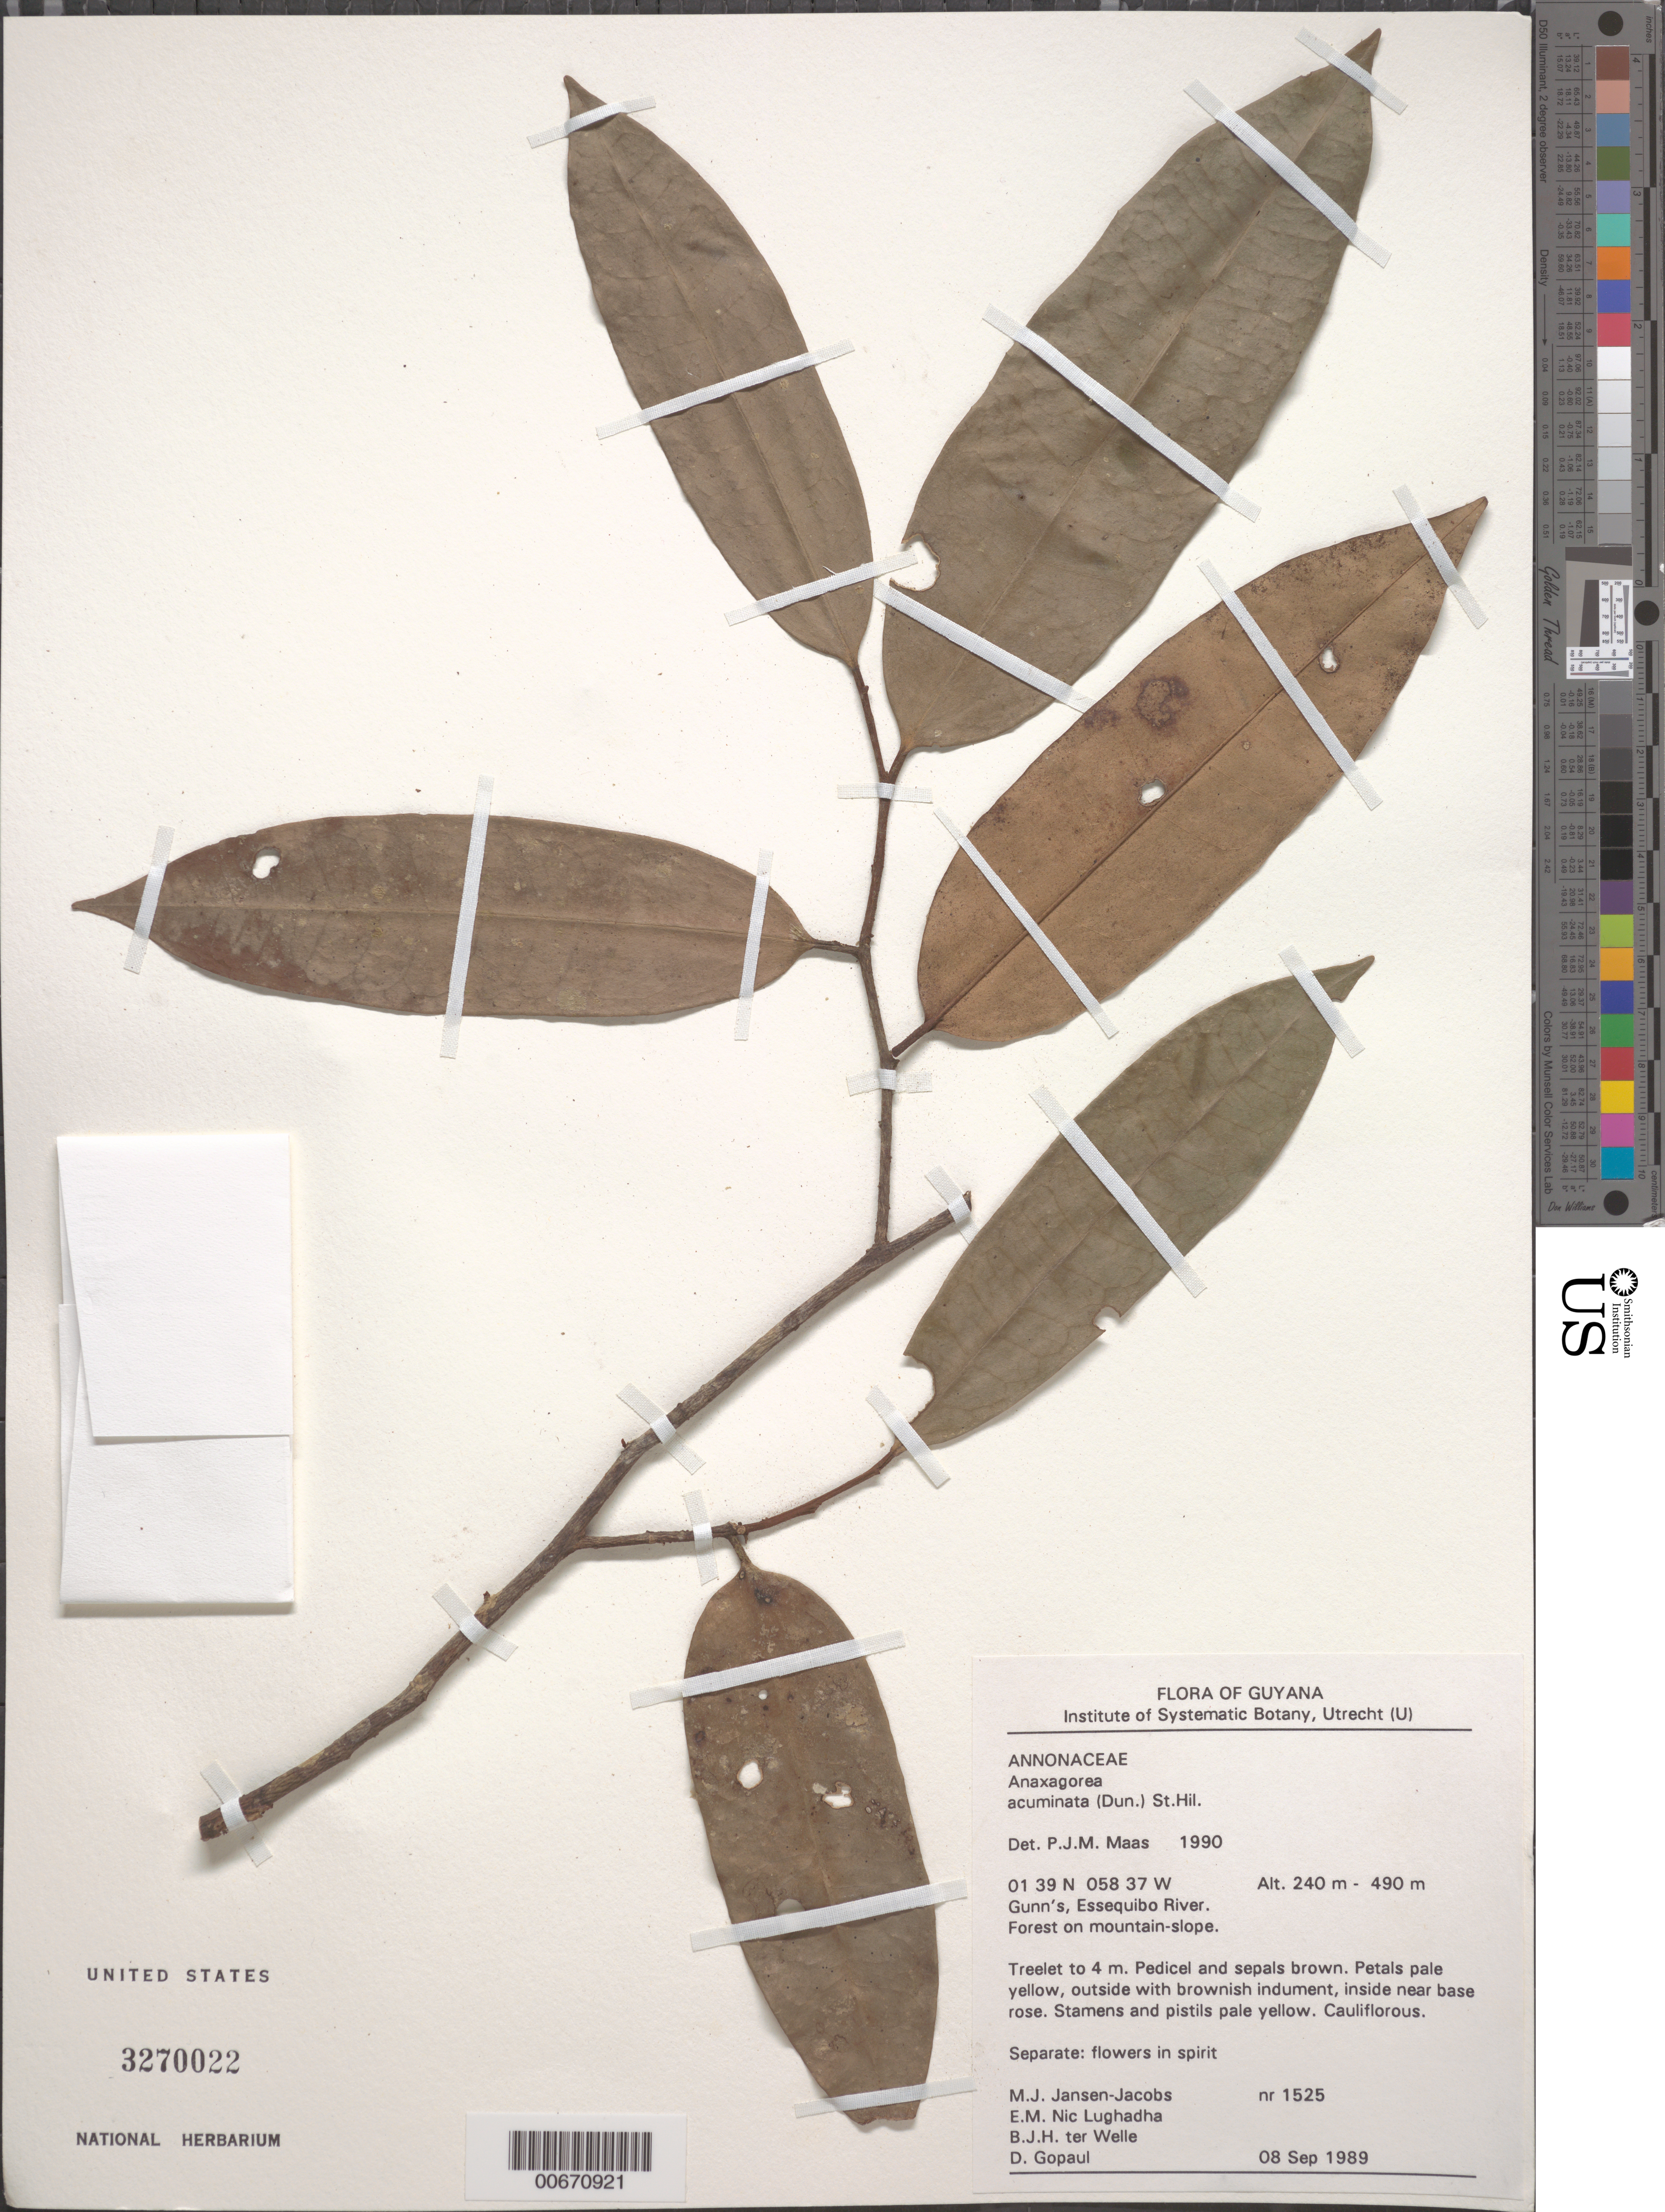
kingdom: Plantae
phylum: Tracheophyta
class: Magnoliopsida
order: Magnoliales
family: Annonaceae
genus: Anaxagorea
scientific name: Anaxagorea acuminata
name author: (Dunal) A. DC.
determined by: Maas, Paul J. M.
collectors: M. J. Jansen-Jacobs, E. Nic Lughadha, B. Welle & D. Gopaul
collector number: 1525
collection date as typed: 8-Sep-89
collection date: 1989-09-08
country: Guyana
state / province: U. Takutu-U. Essequibo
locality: Gunn's, Essequibo River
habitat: Forest on mountain slopes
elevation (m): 240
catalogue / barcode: US 3270022